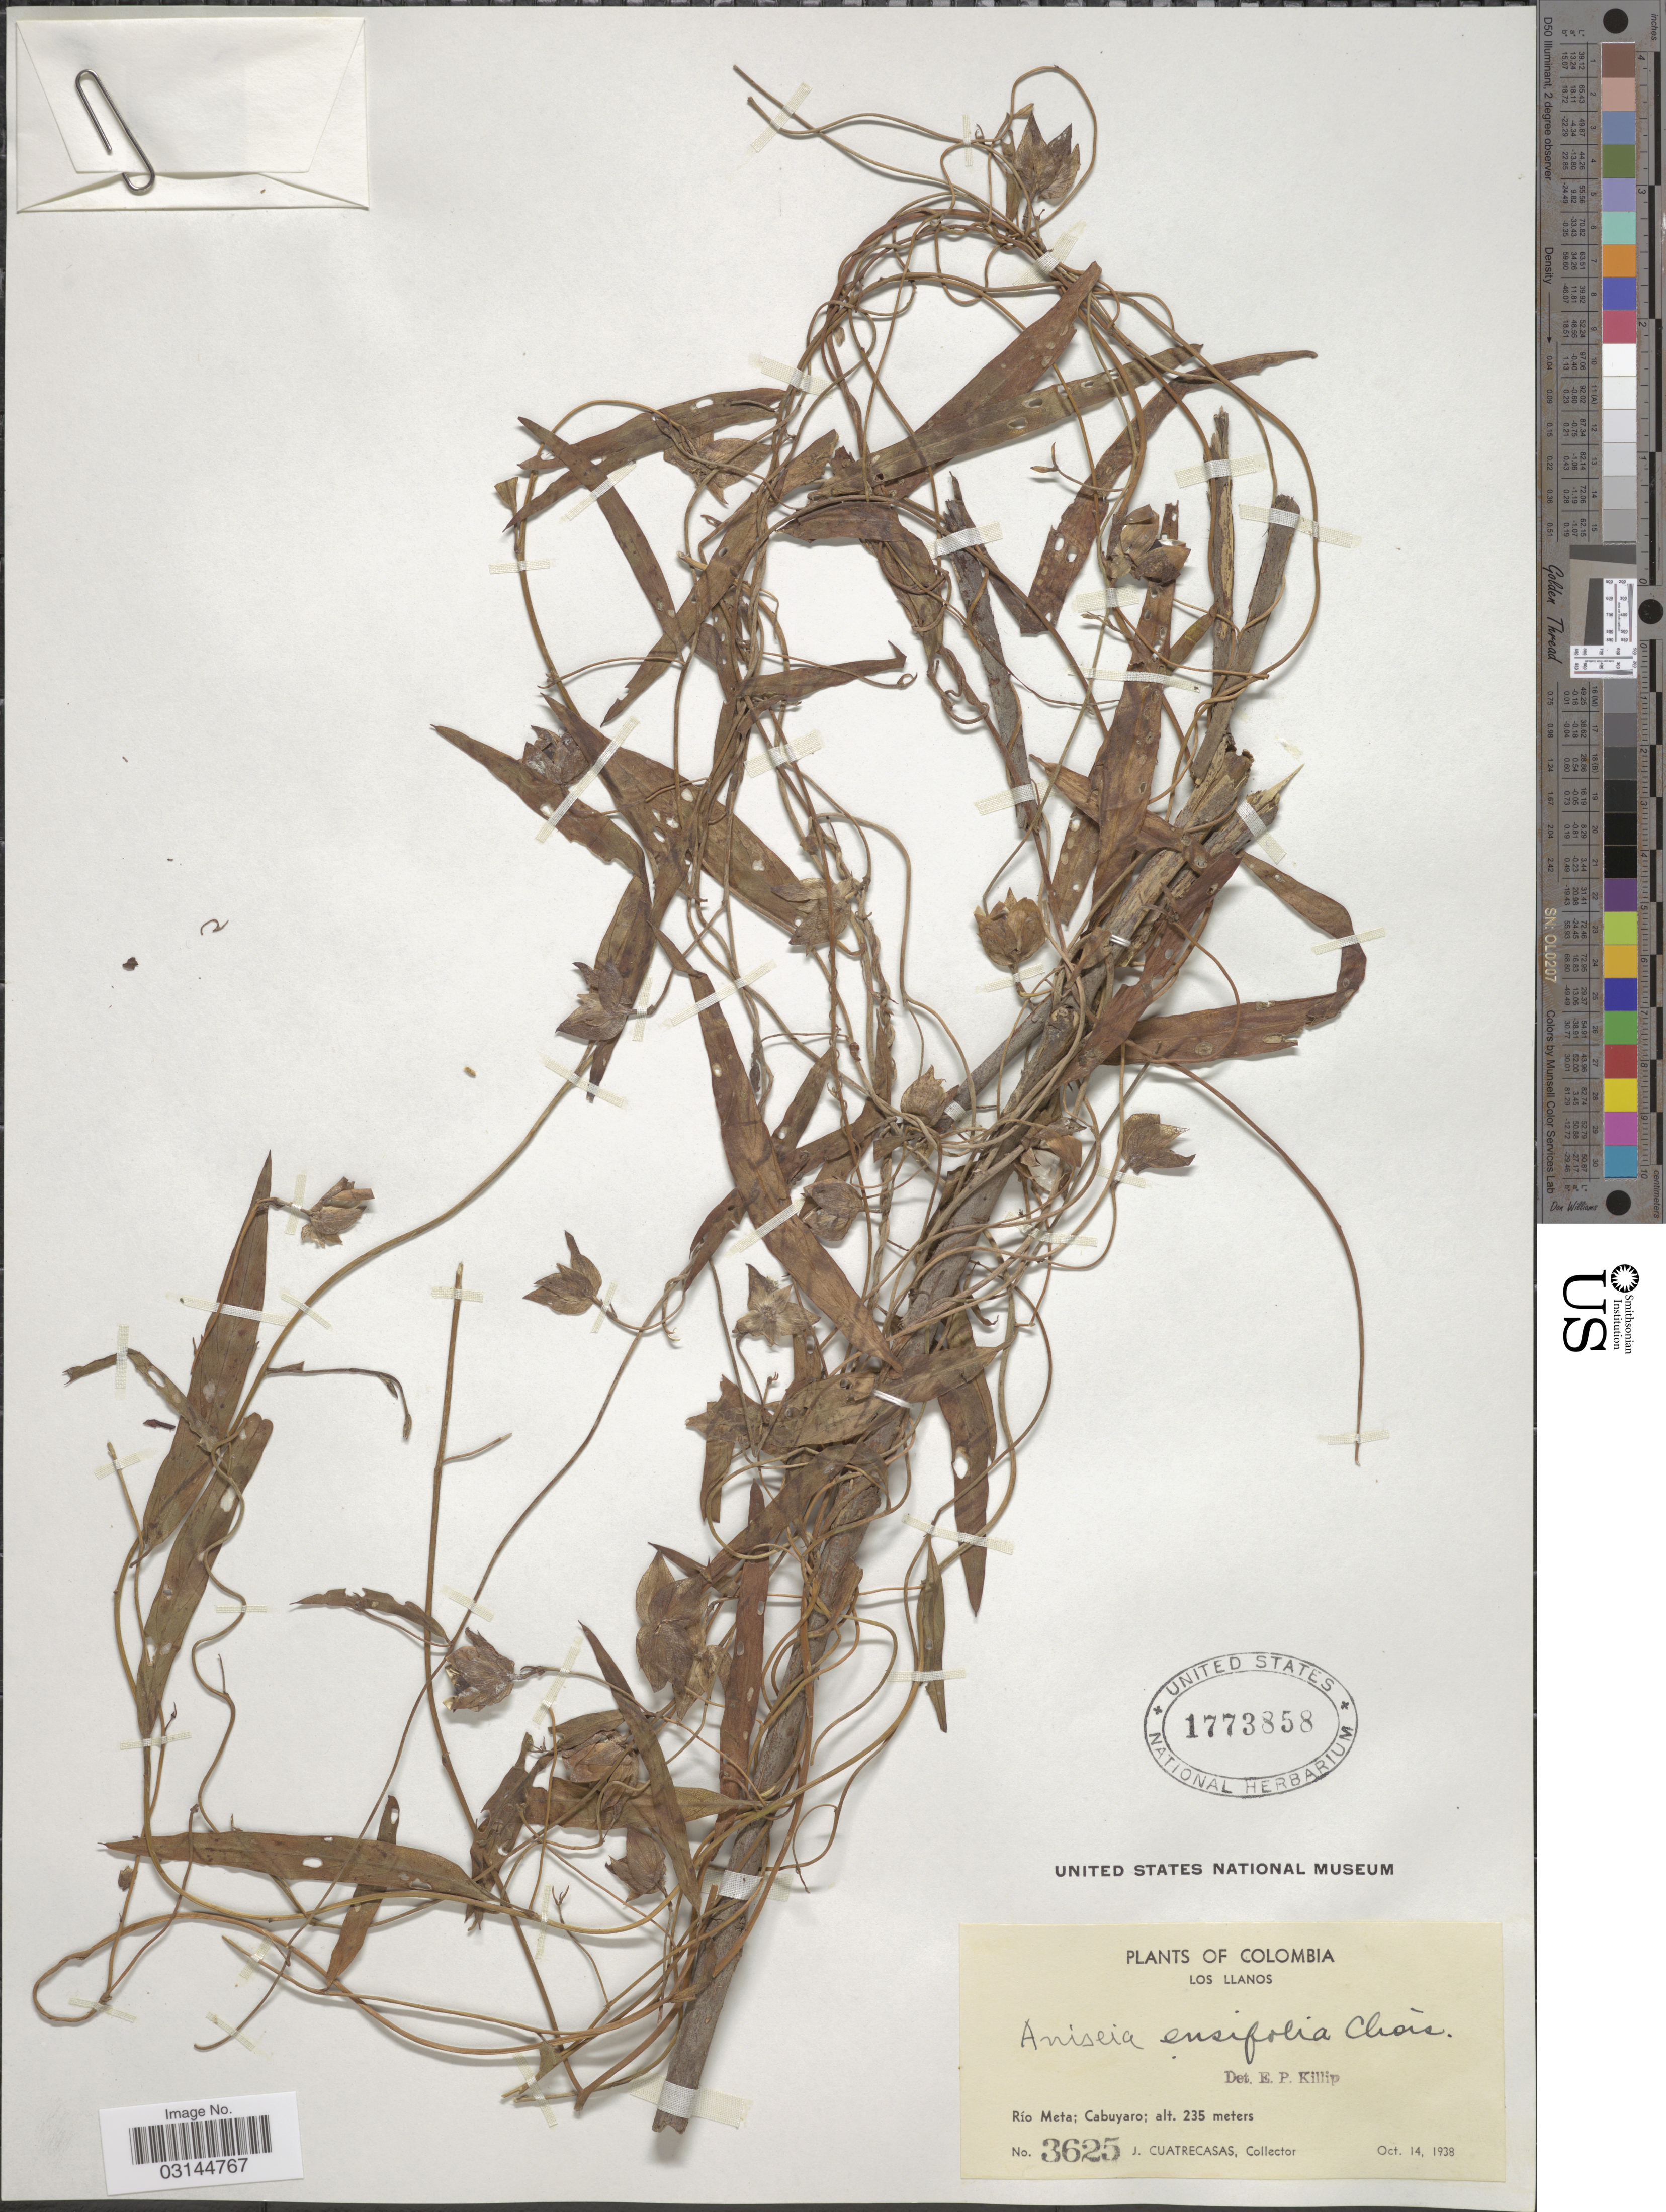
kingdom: Plantae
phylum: Tracheophyta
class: Magnoliopsida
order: Solanales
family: Convolvulaceae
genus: Aniseia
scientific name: Aniseia cernua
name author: Choisy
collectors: J. Cuatrecasas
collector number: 3625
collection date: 1938-10-14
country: Colombia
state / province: Meta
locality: Los Llanos, Río Meta: Cabuyaro.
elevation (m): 235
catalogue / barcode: US 1773858